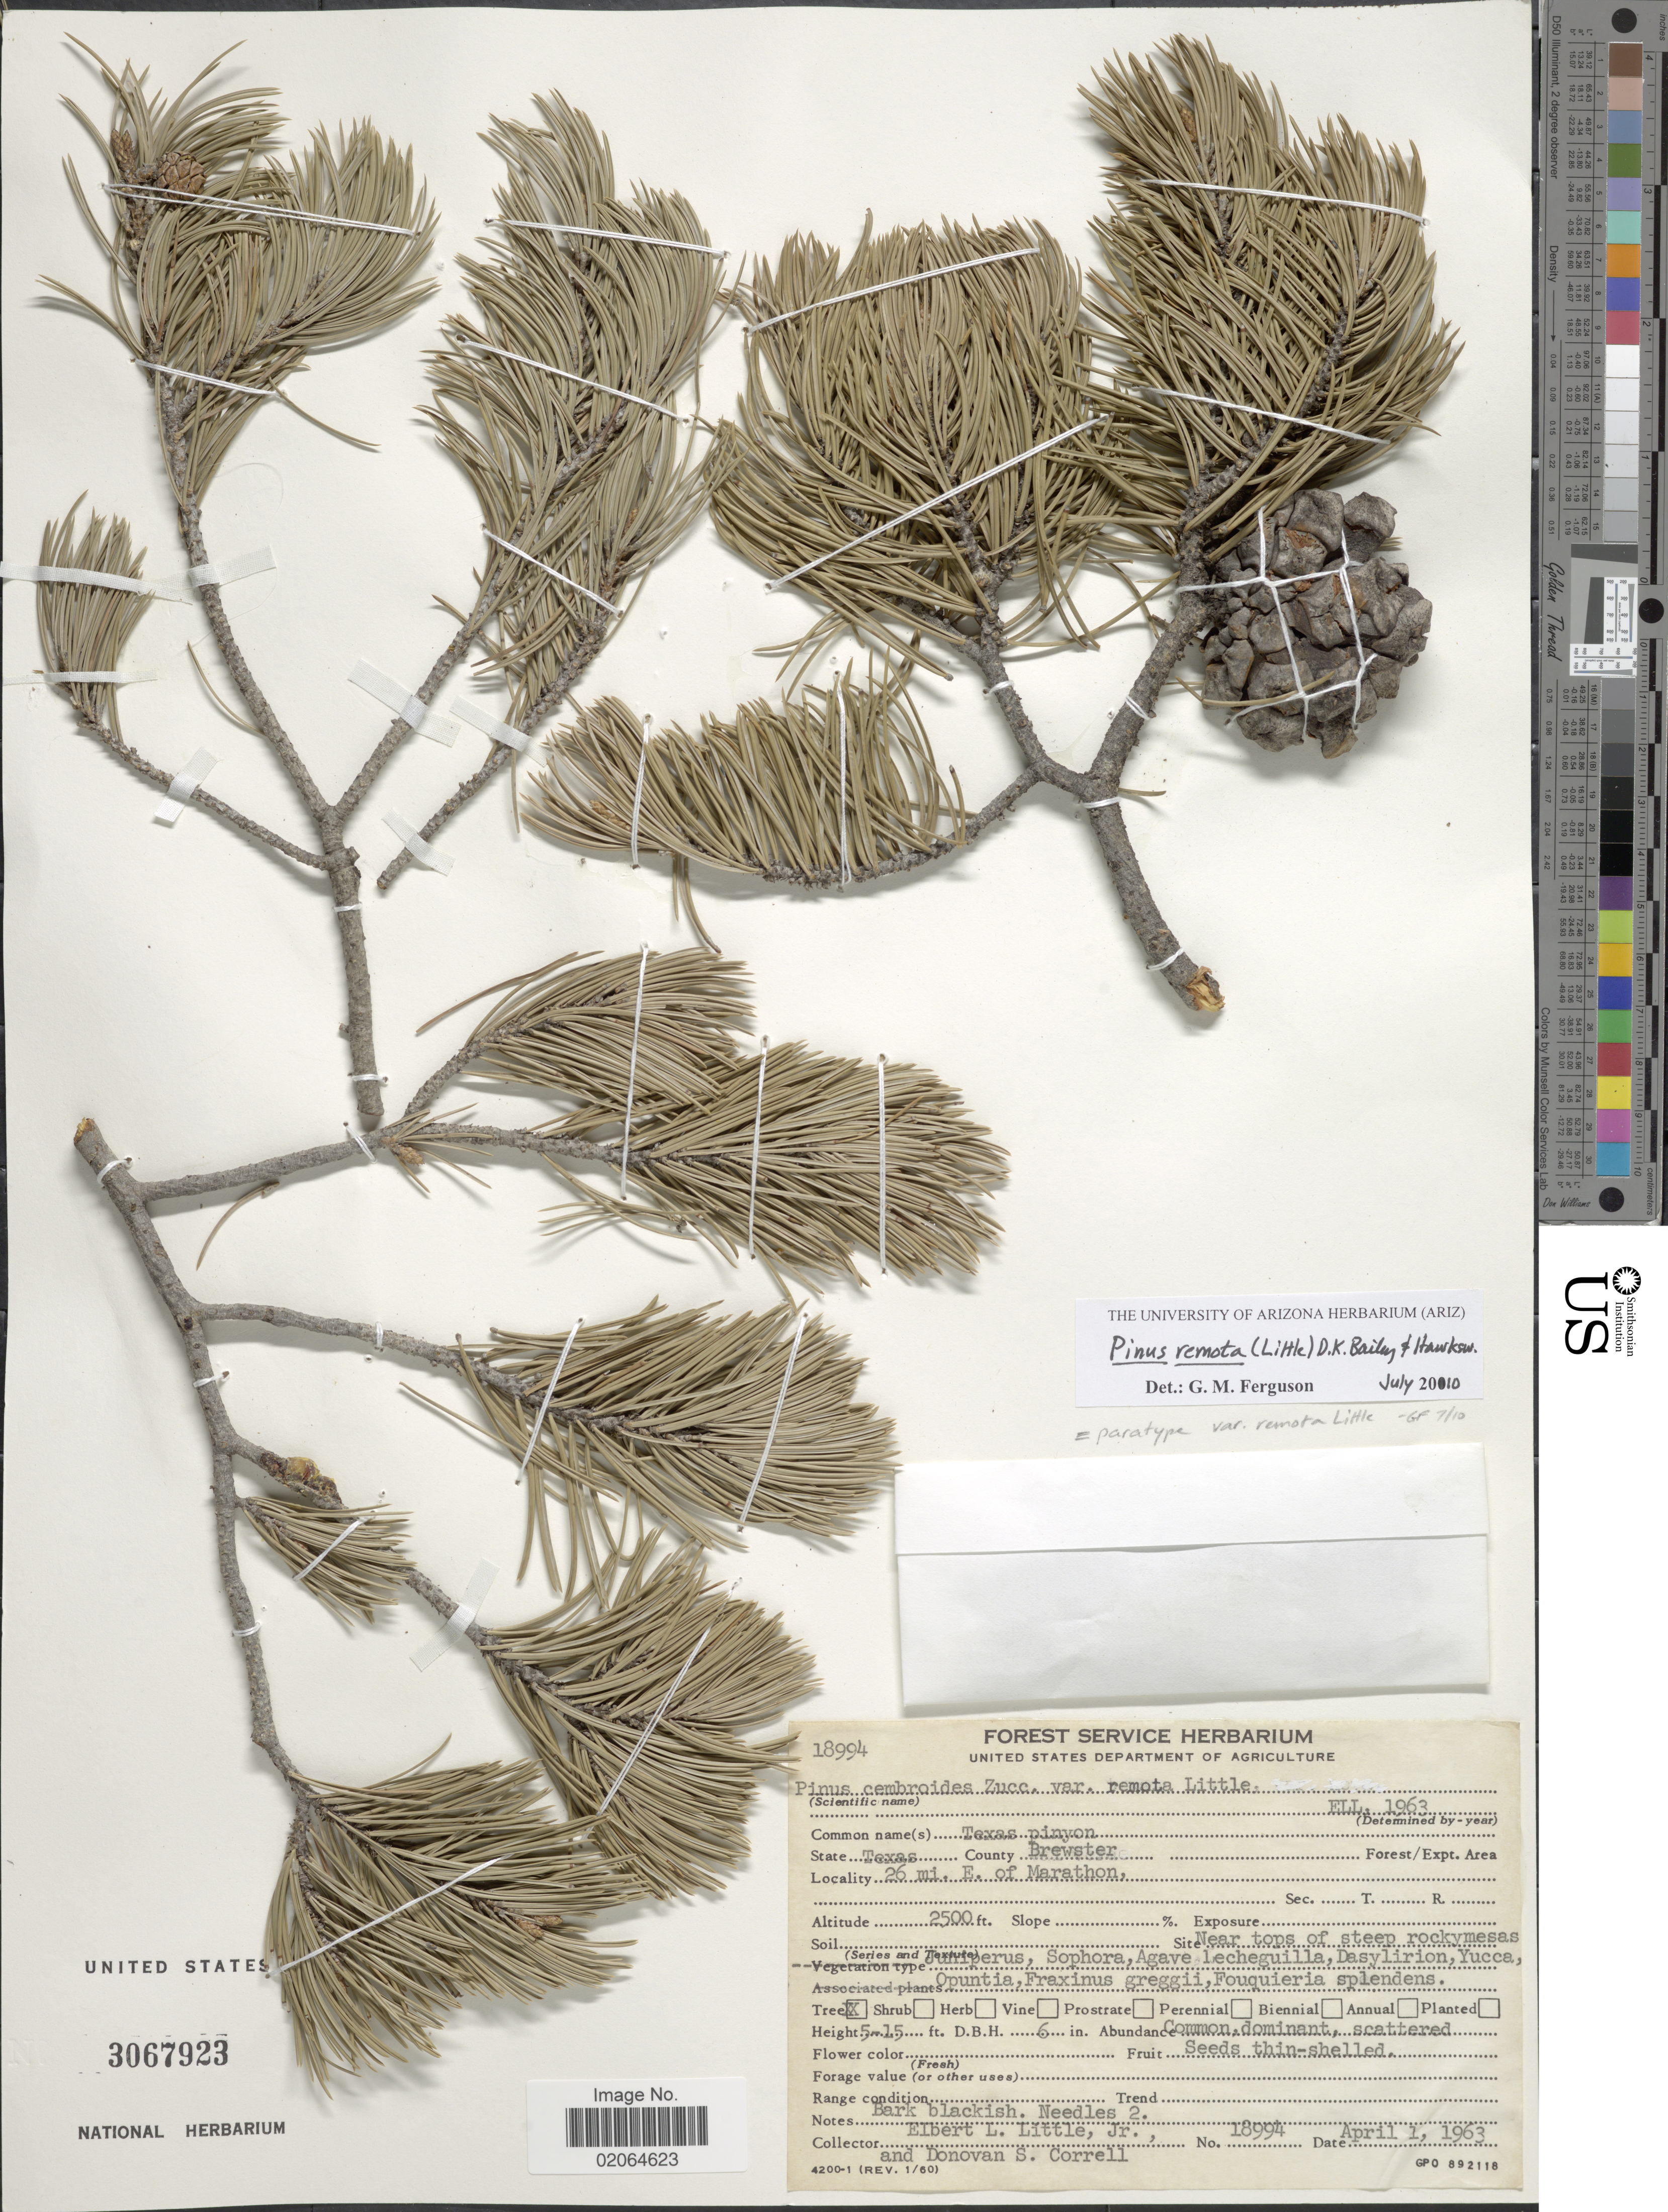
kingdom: Plantae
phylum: Tracheophyta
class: Pinopsida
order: Pinales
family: Pinaceae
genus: Pinus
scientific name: Pinus remota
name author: (Little) D.K. Bailey & D. Hawksw.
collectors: E. L. Little & D. S. Correll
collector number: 18994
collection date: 1963-04-01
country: United States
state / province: Texas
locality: State Texas, County Brewster, 26 mi. E. of Marathon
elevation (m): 762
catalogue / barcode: US 3067923